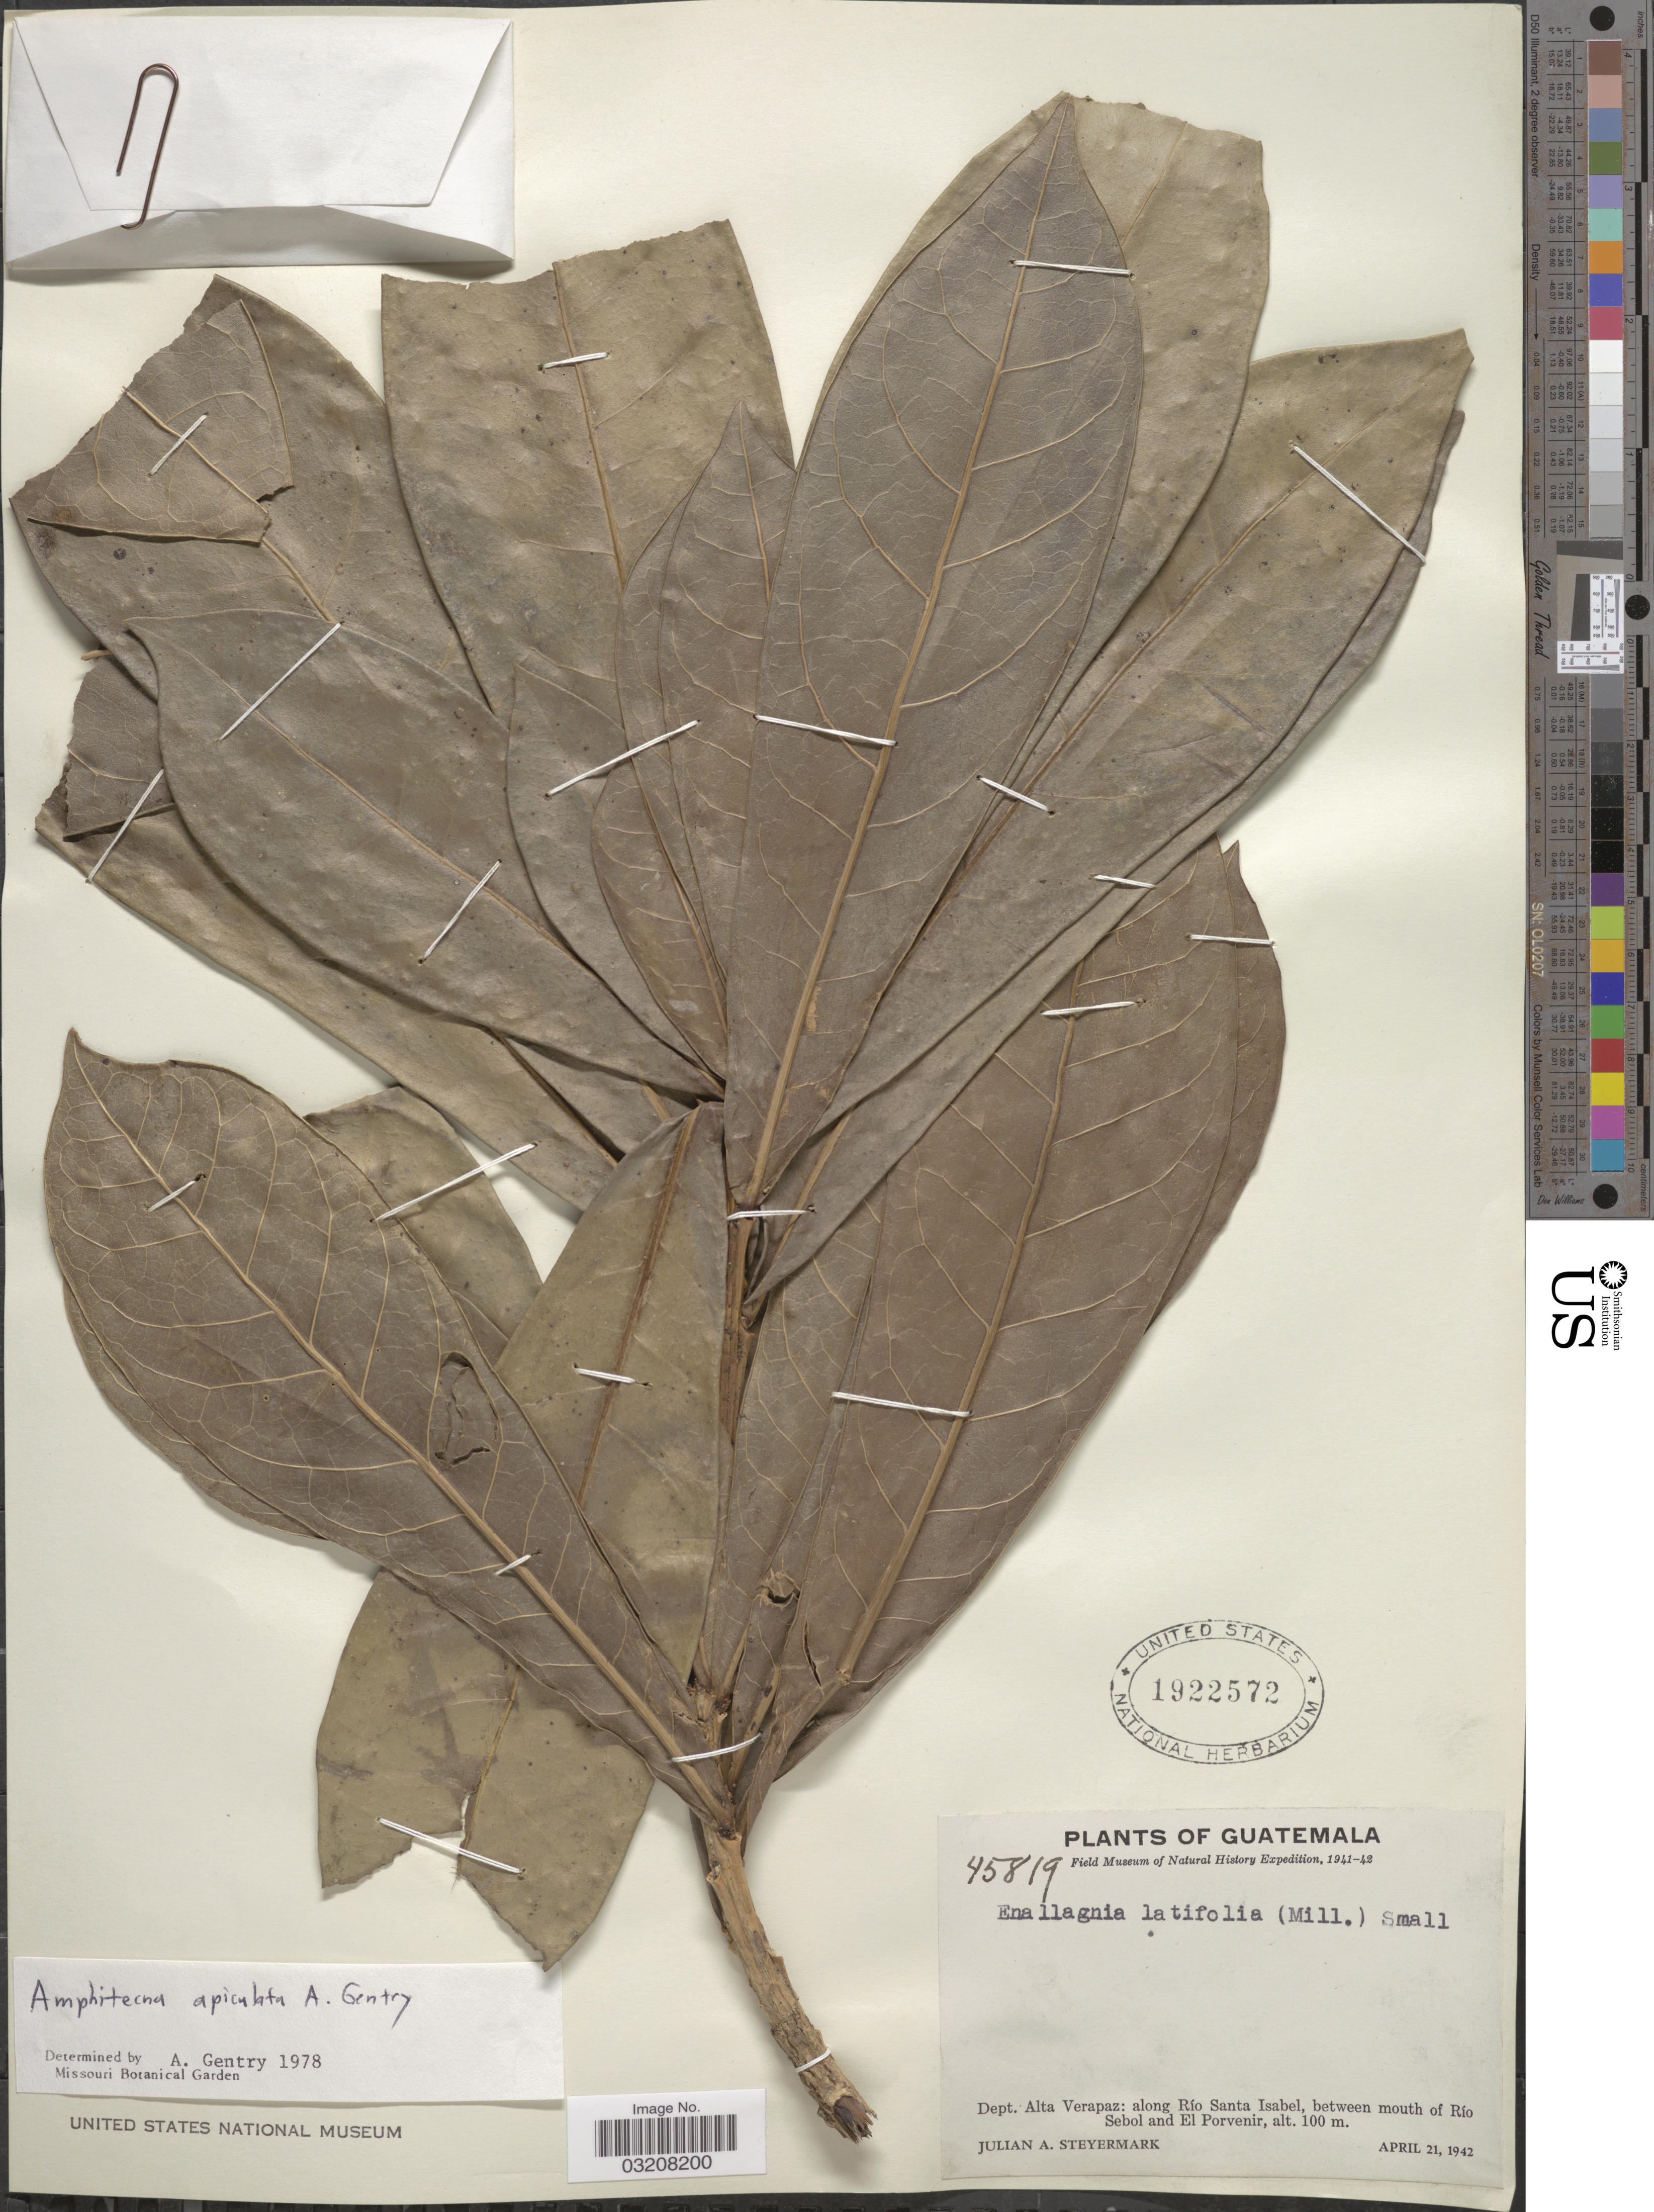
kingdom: Plantae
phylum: Tracheophyta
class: Magnoliopsida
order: Lamiales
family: Bignoniaceae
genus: Amphitecna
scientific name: Amphitecna apiculata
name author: A.H. Gentry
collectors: J. Steyermark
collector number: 45819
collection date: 1942-04-21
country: Guatemala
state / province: Alta Verapaz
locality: Along Río Santa Isabel, between mouth of Río Sebol and El Porvenir.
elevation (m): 100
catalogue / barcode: US 1922572